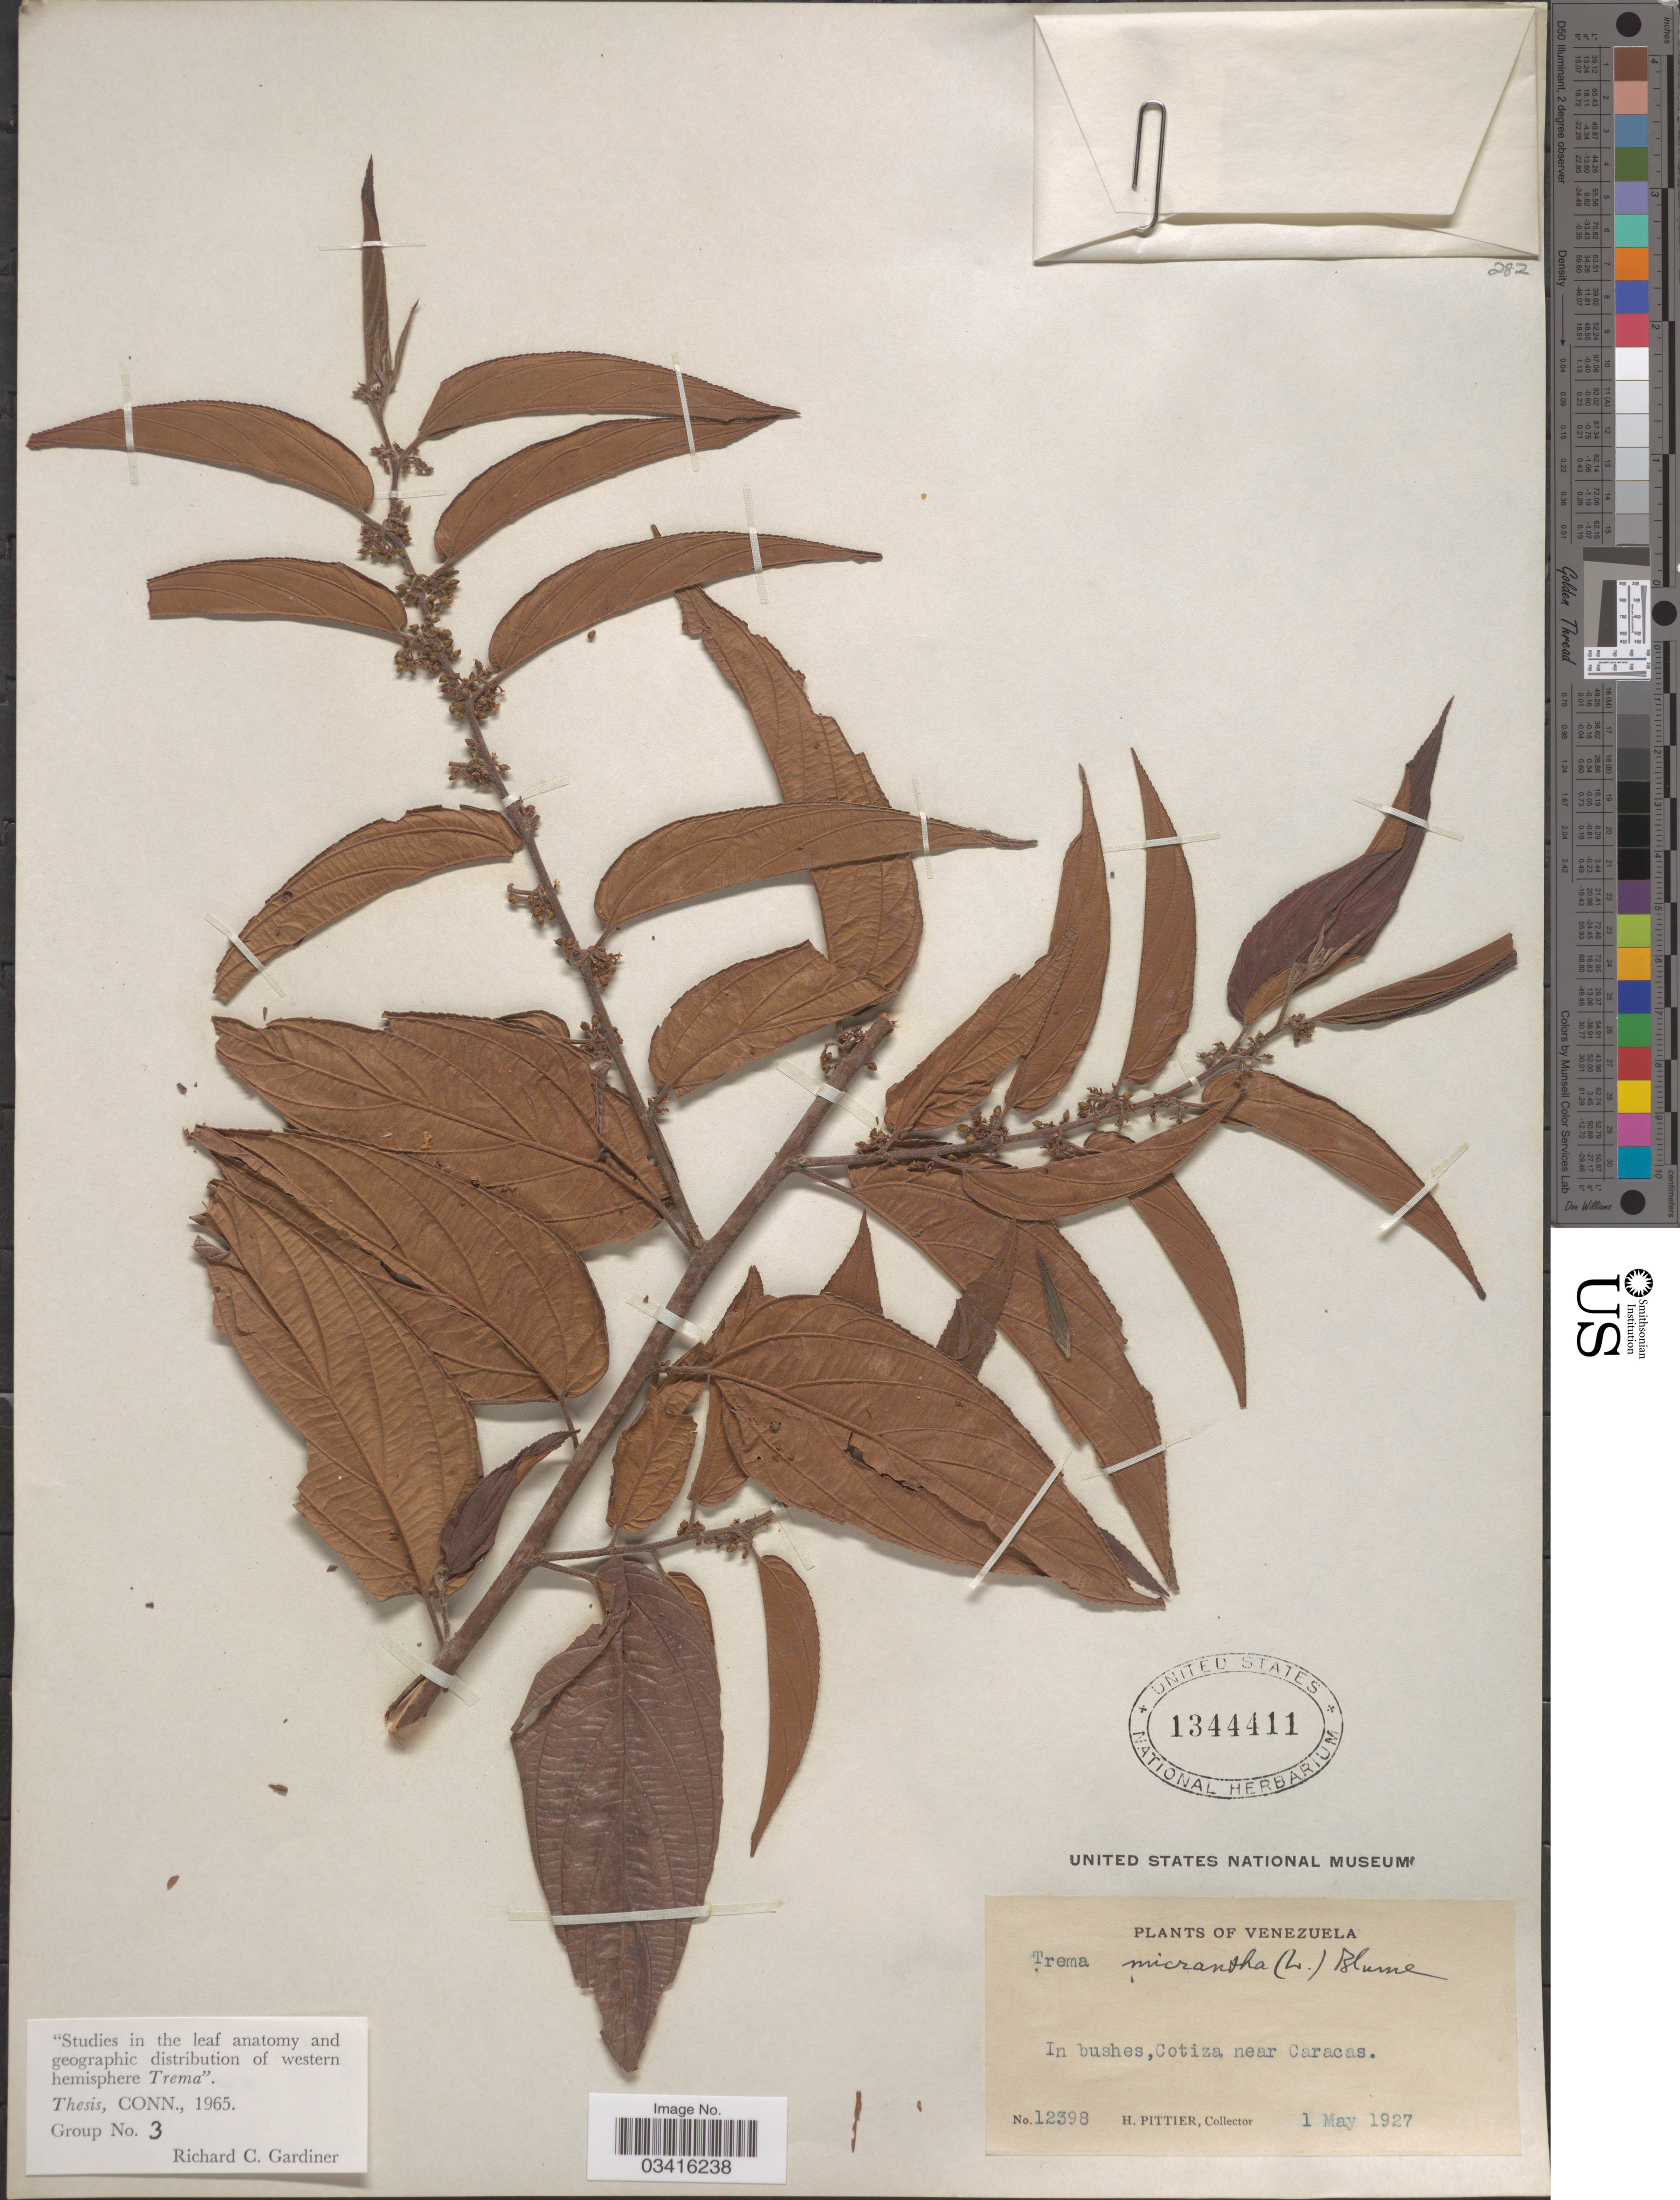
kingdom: Plantae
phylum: Tracheophyta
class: Magnoliopsida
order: Rosales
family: Cannabaceae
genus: Trema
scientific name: Trema micranthum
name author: (L.) Blume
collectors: H. F. Pittier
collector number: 12398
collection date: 1927-05-01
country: Venezuela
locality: In bushes, Cotiza near Caracas.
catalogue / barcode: US 1344411